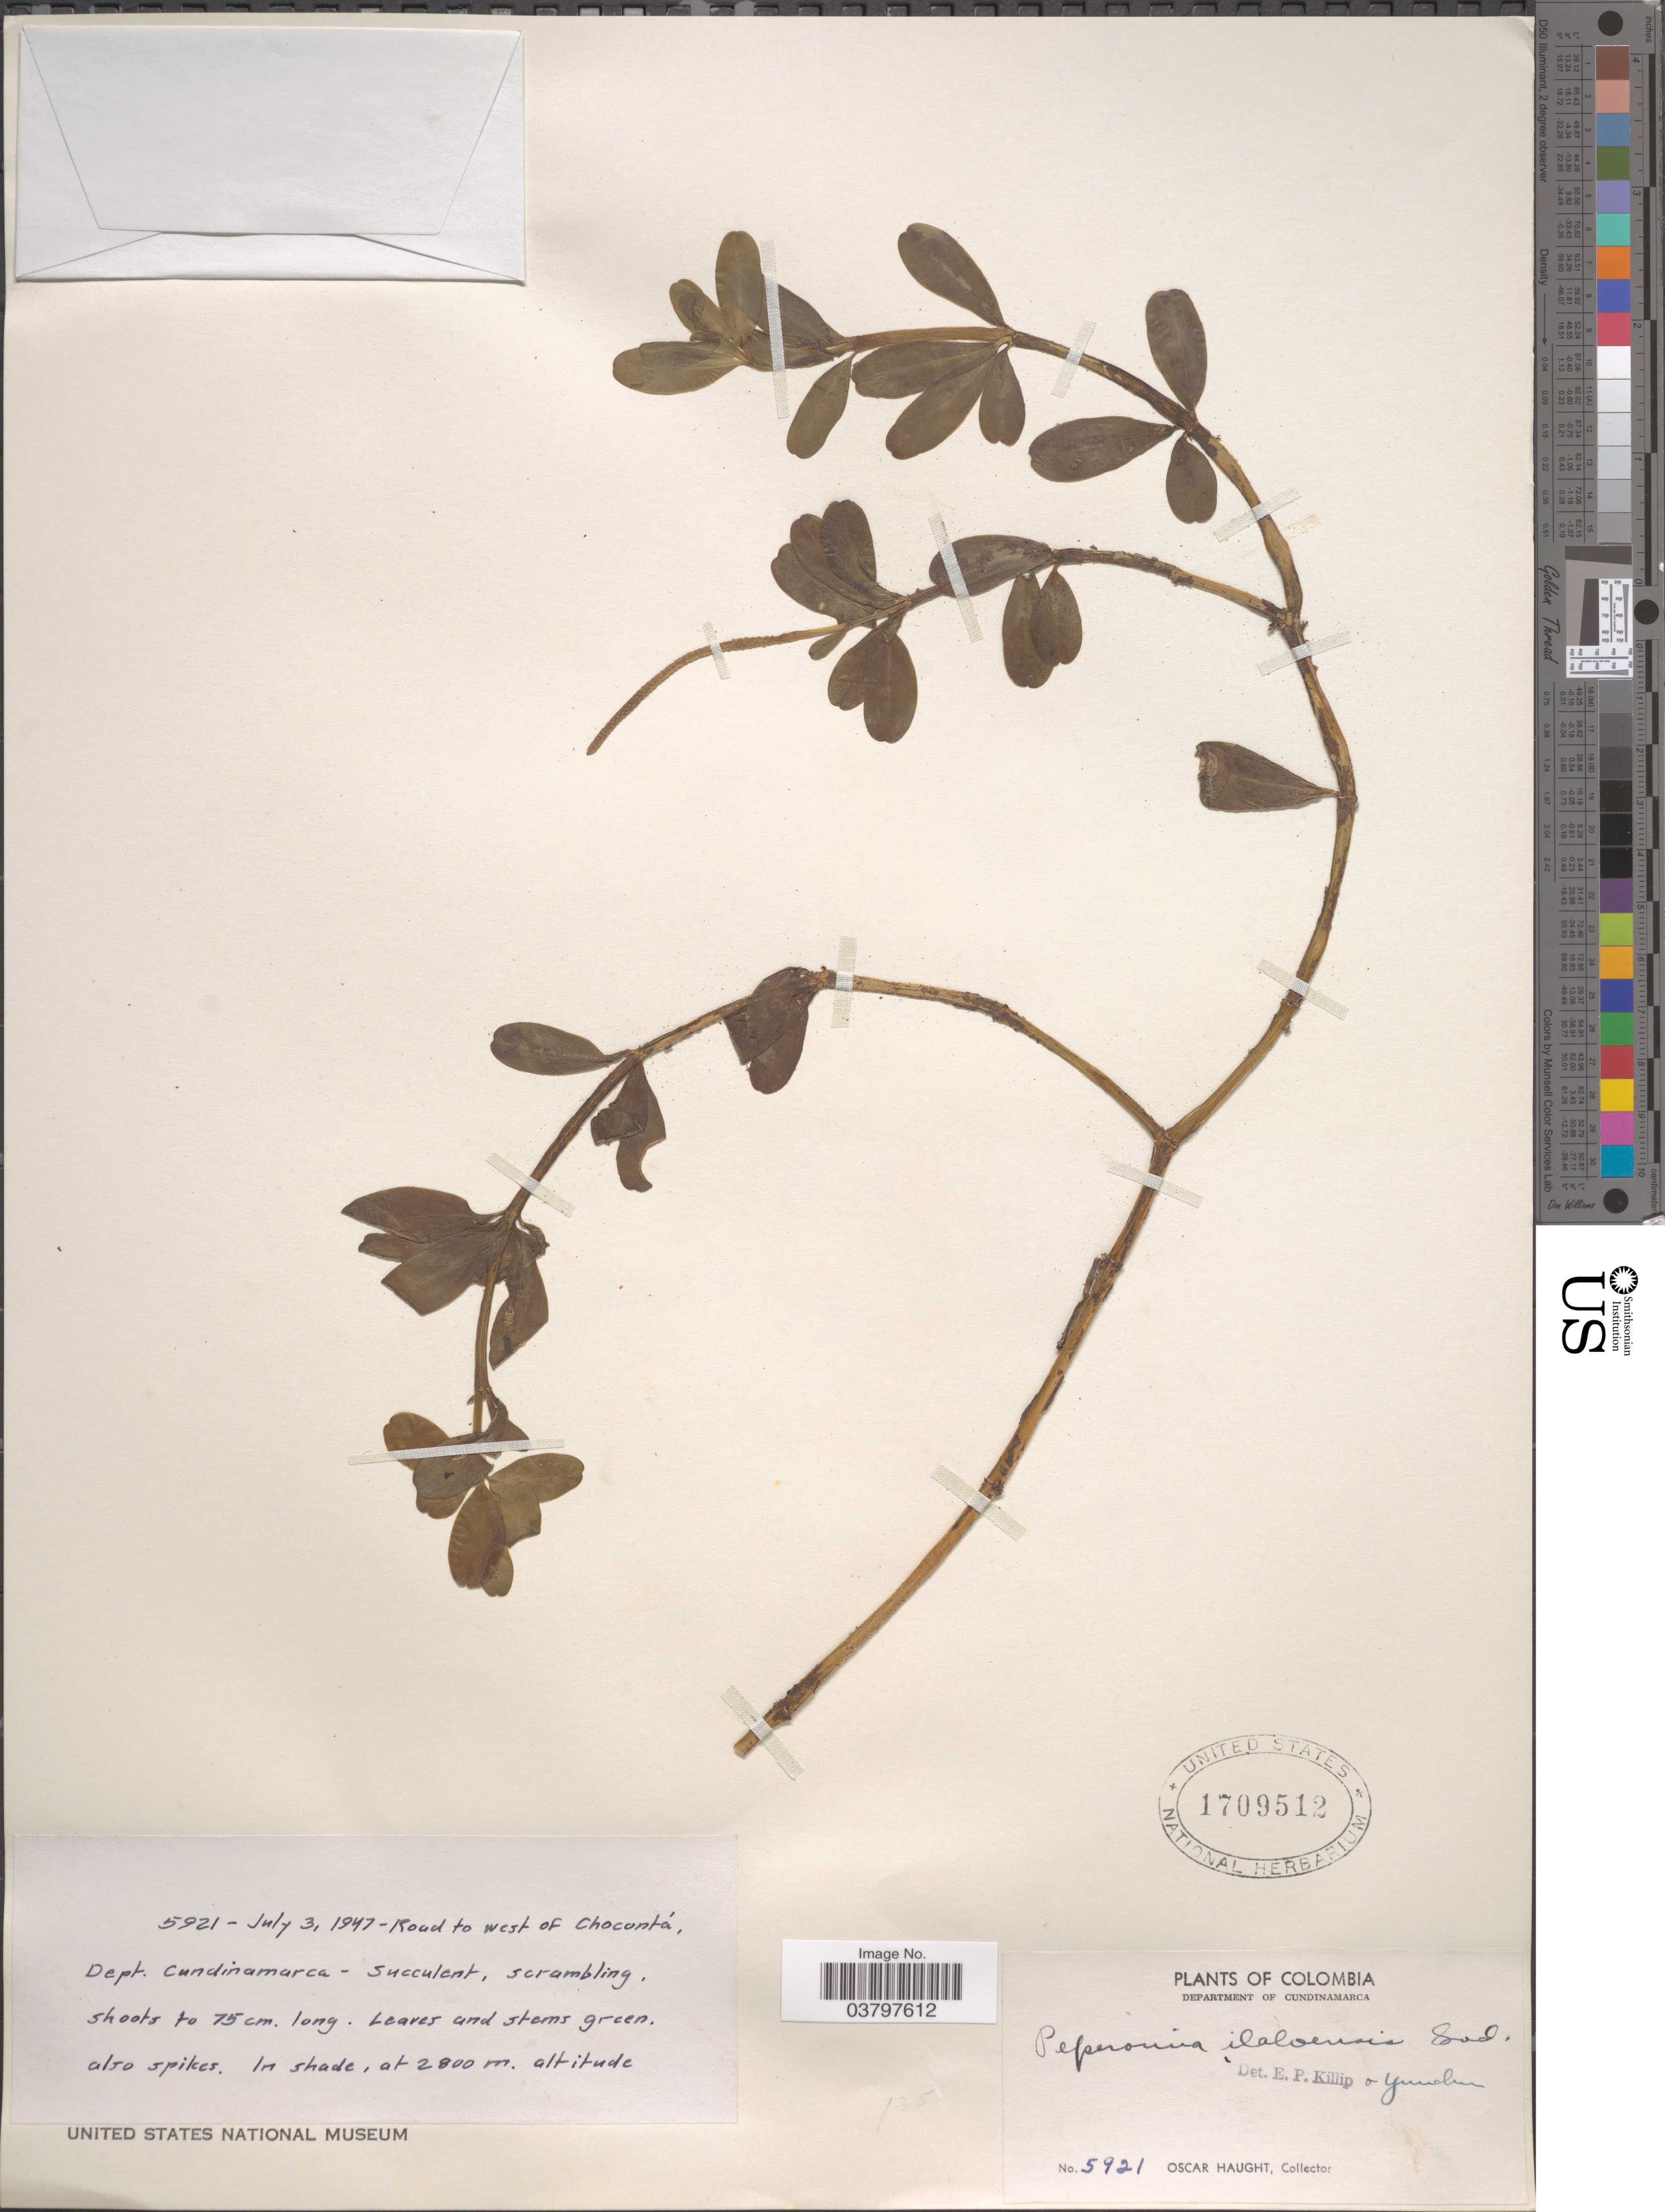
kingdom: Plantae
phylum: Tracheophyta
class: Magnoliopsida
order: Piperales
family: Piperaceae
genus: Peperomia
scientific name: Peperomia ilaloensis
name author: Sodiro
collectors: O. L. Haught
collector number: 5921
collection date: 1947-07-03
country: Colombia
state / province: Cundinamarca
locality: Department of Cundinamarca. Roud to west of Chocontá Dept. Cundinamarca.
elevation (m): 2800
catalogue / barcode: US 1709512